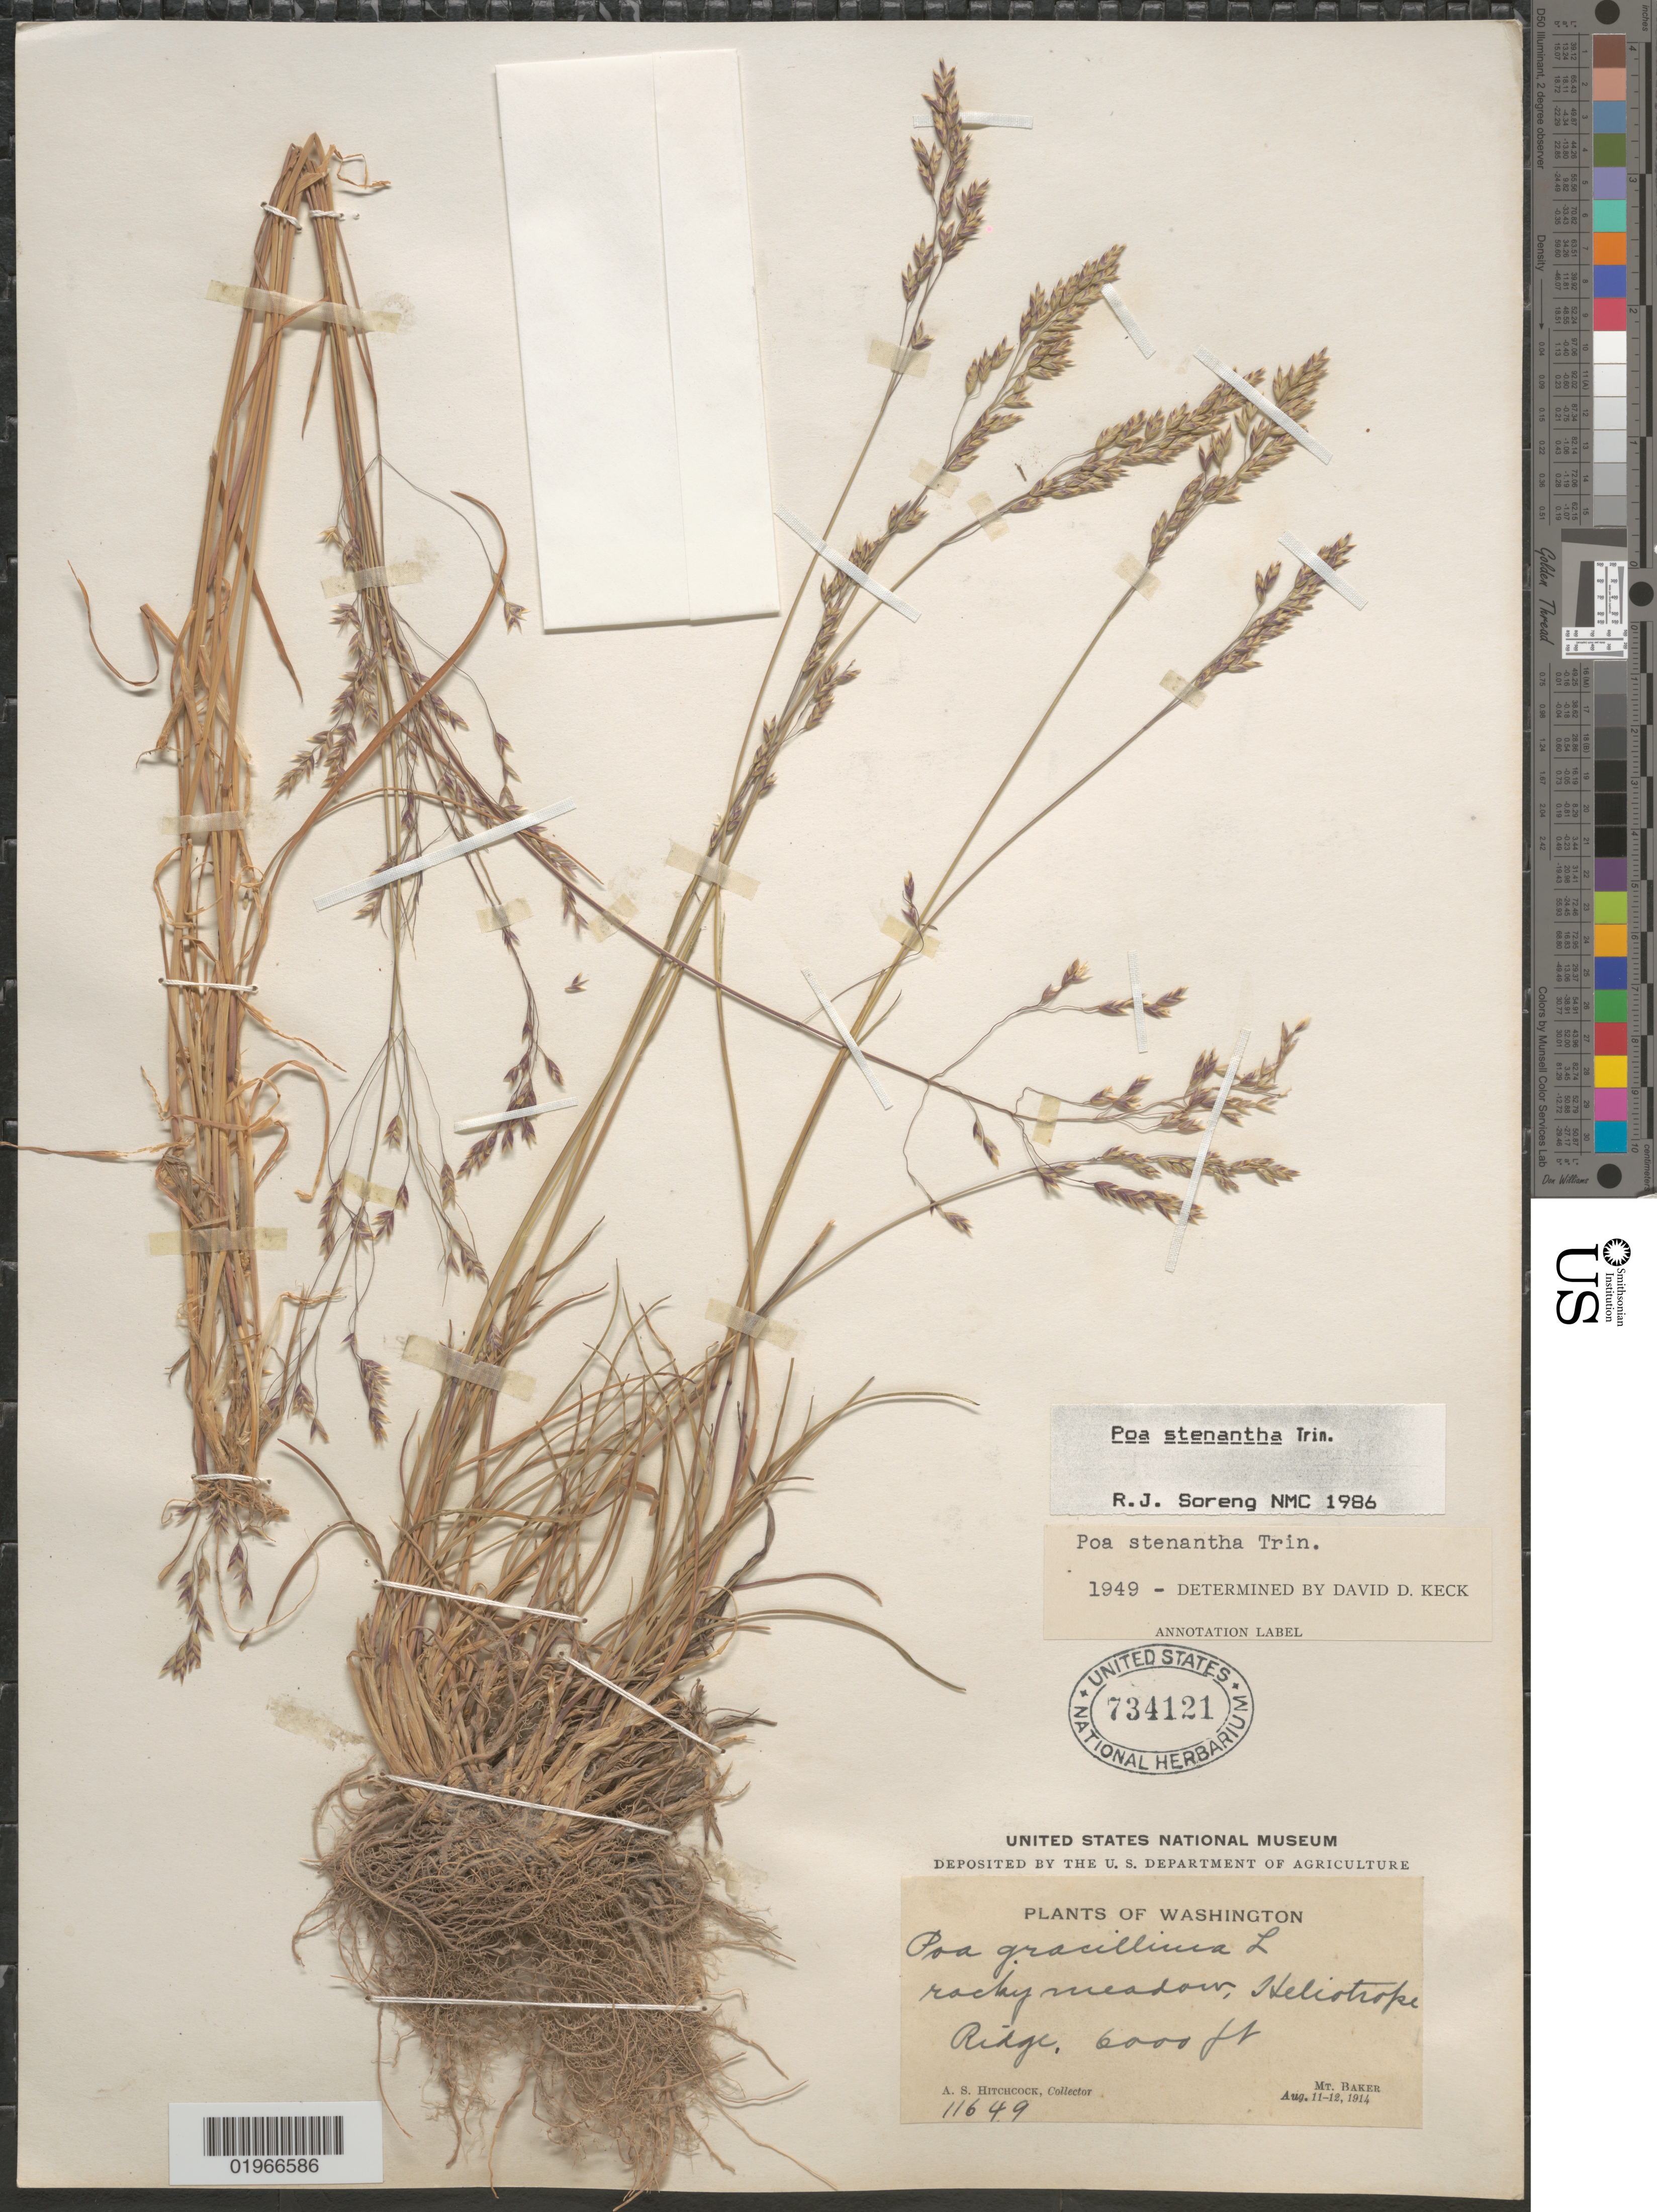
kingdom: Plantae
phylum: Tracheophyta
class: Liliopsida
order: Poales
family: Poaceae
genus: Poa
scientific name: Poa stenantha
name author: Trin.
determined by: Soreng, Robert J., Research Associate (BOT), Smithsonian Institution - National Museum of Natural History (UNITED STATES)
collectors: A. S. Hitchcock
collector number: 11649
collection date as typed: Aug. 11-12, 1914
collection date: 1914-08-11/1914-08-12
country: United States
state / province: Washington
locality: Mt. Baker, Heliotrope Ridge.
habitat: rocky meadow.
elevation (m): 1829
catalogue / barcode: US 734121